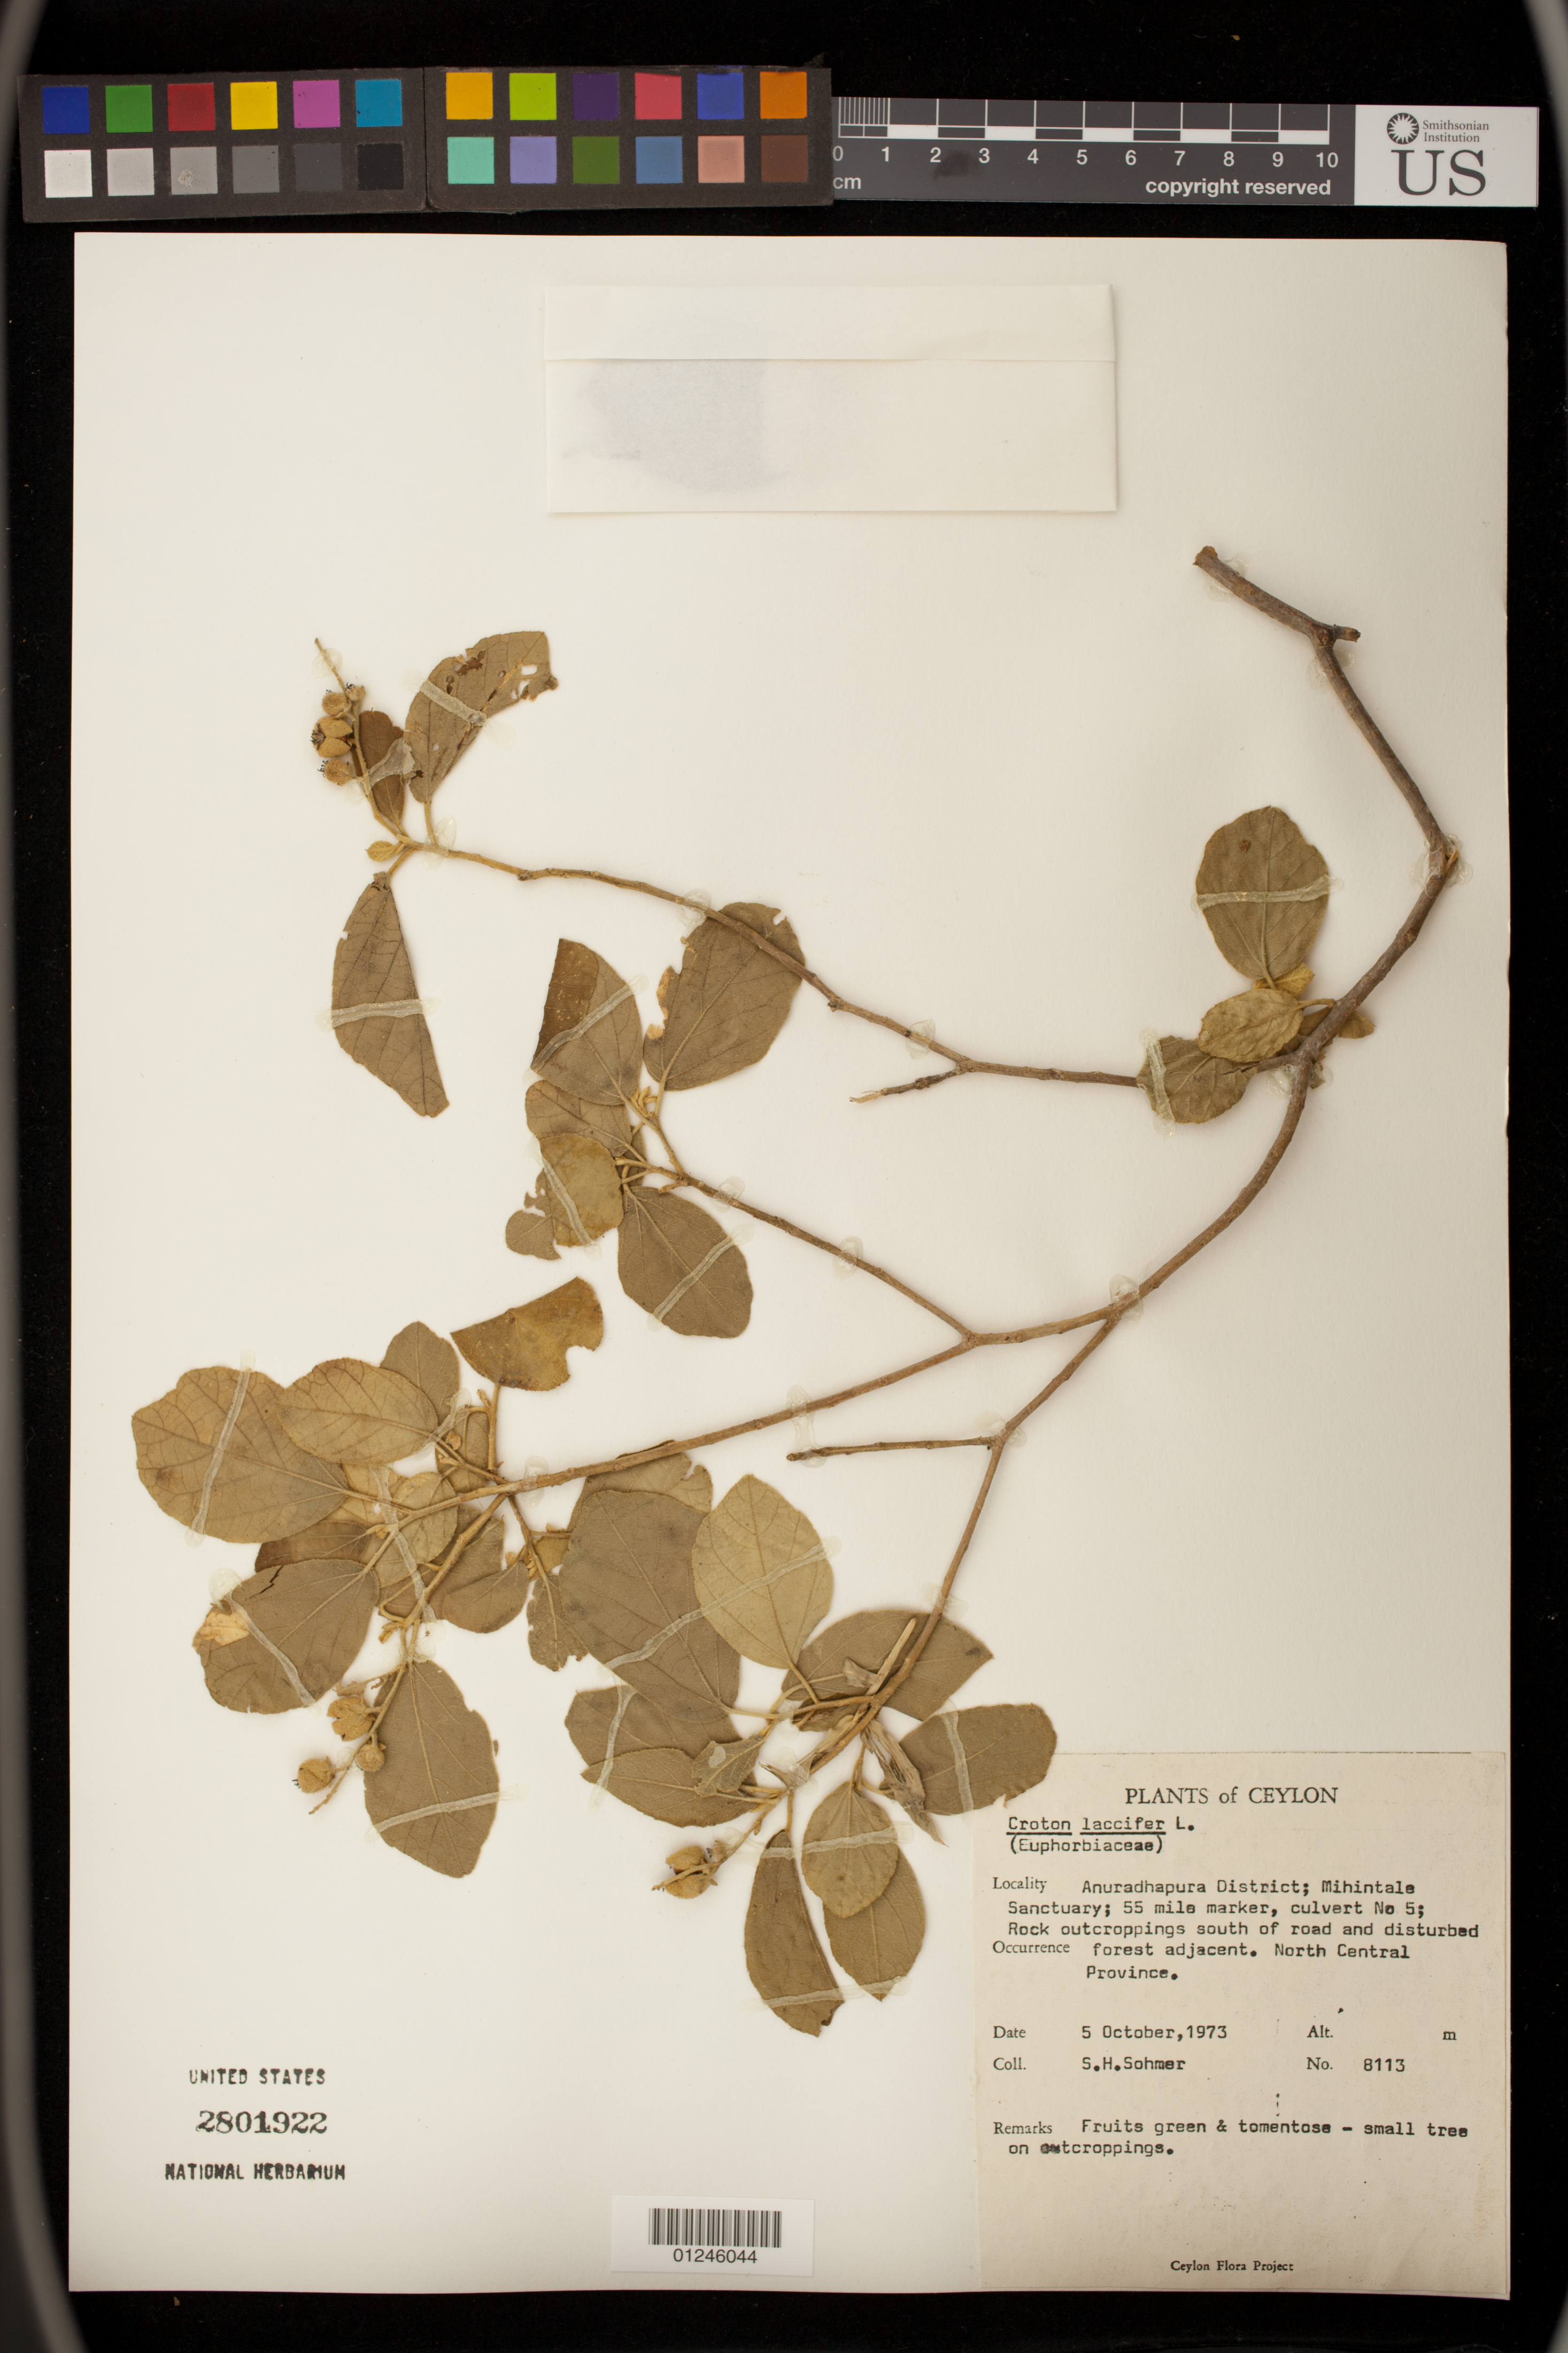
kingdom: Plantae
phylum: Tracheophyta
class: Magnoliopsida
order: Malpighiales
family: Euphorbiaceae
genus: Croton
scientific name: Croton lacciferus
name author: Blanco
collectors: S. H. Sohmer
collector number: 8113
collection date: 1973-10-05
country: Sri Lanka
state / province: North Central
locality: Anuradhapura District, Mihintale Sanctuary; 55 mile marker, culvert No 5; Rock outcroppings South of Road and disturbed forest adjacent.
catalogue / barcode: US 2801922